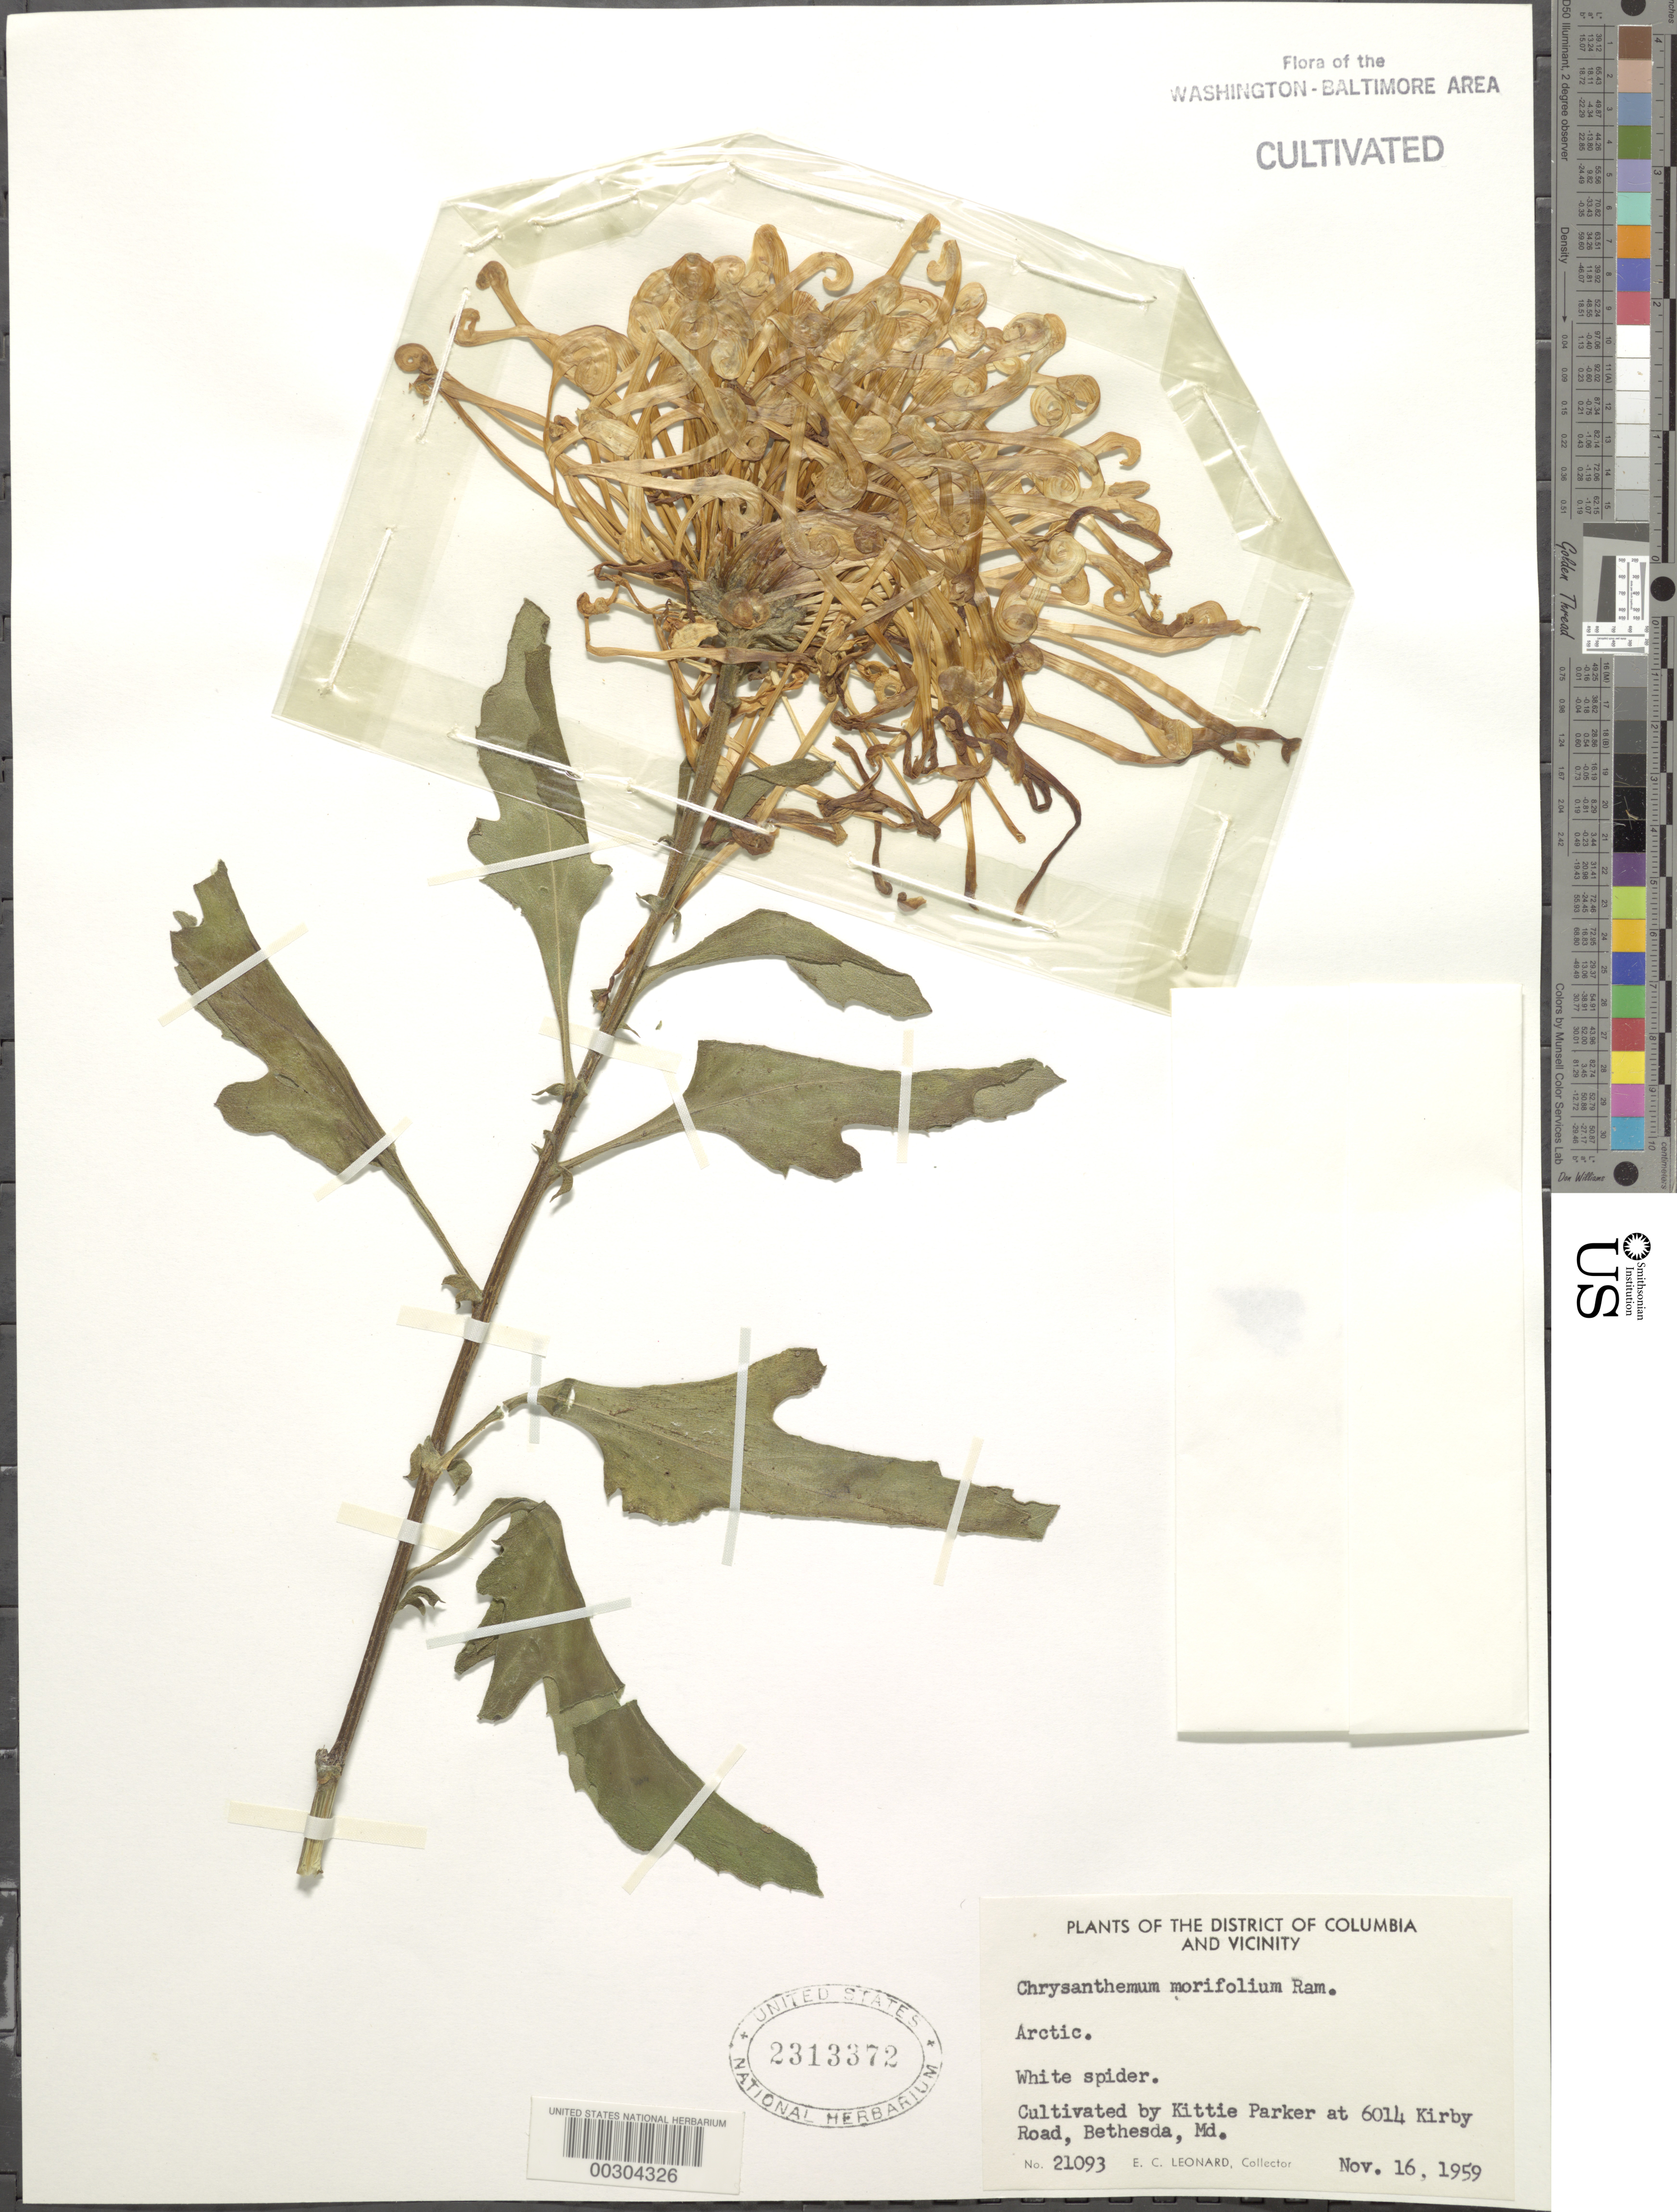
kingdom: Plantae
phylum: Tracheophyta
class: Magnoliopsida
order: Asterales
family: Asteraceae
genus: Chrysanthemum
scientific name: Chrysanthemum morifolium 'Arctic'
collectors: E. C. Leonard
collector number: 21093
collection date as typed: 16 Nov 1959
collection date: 1959-11-16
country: United States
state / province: Maryland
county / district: Montgomery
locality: Bethesda, 6014 Kirby Rd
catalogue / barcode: US 2313372